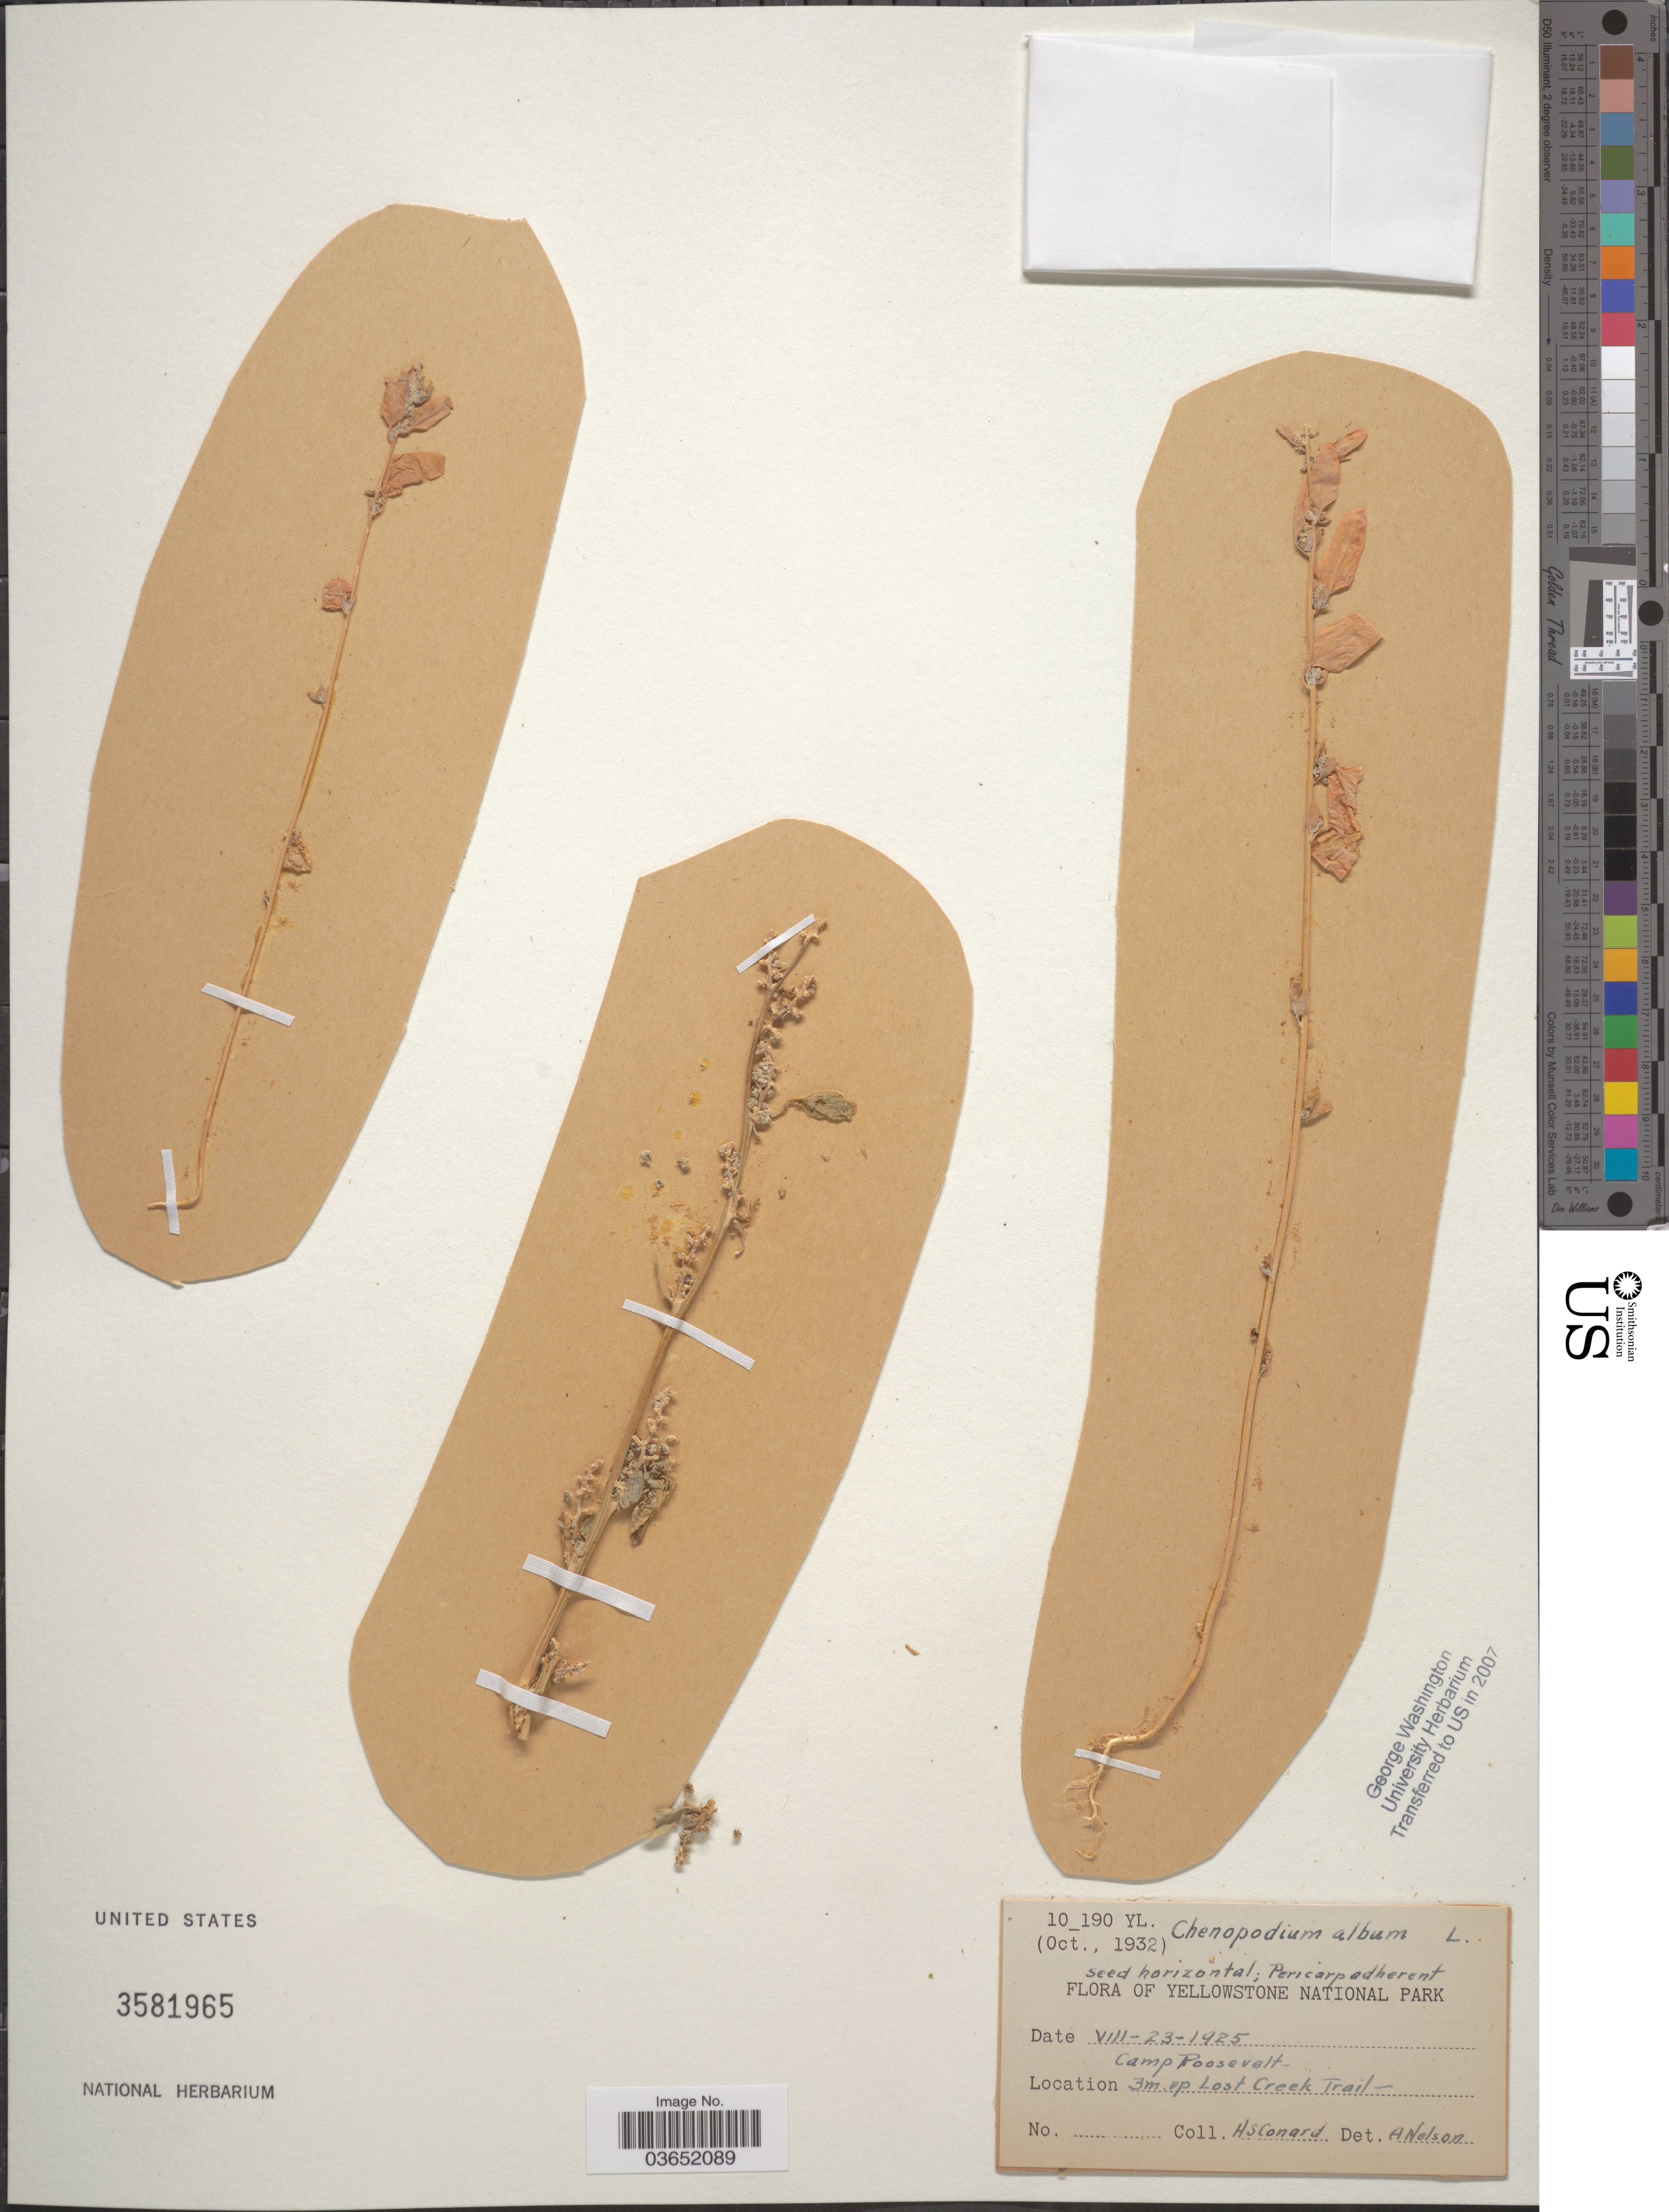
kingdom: Plantae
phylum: Tracheophyta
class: Magnoliopsida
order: Caryophyllales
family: Amaranthaceae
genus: Chenopodium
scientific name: Chenopodium album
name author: L.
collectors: H. S. Conard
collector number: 10_190YL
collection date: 1932-10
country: United States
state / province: Wyoming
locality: Yellowstone National Park. 3 m. up Lost Creek Trail.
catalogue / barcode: US 3581965